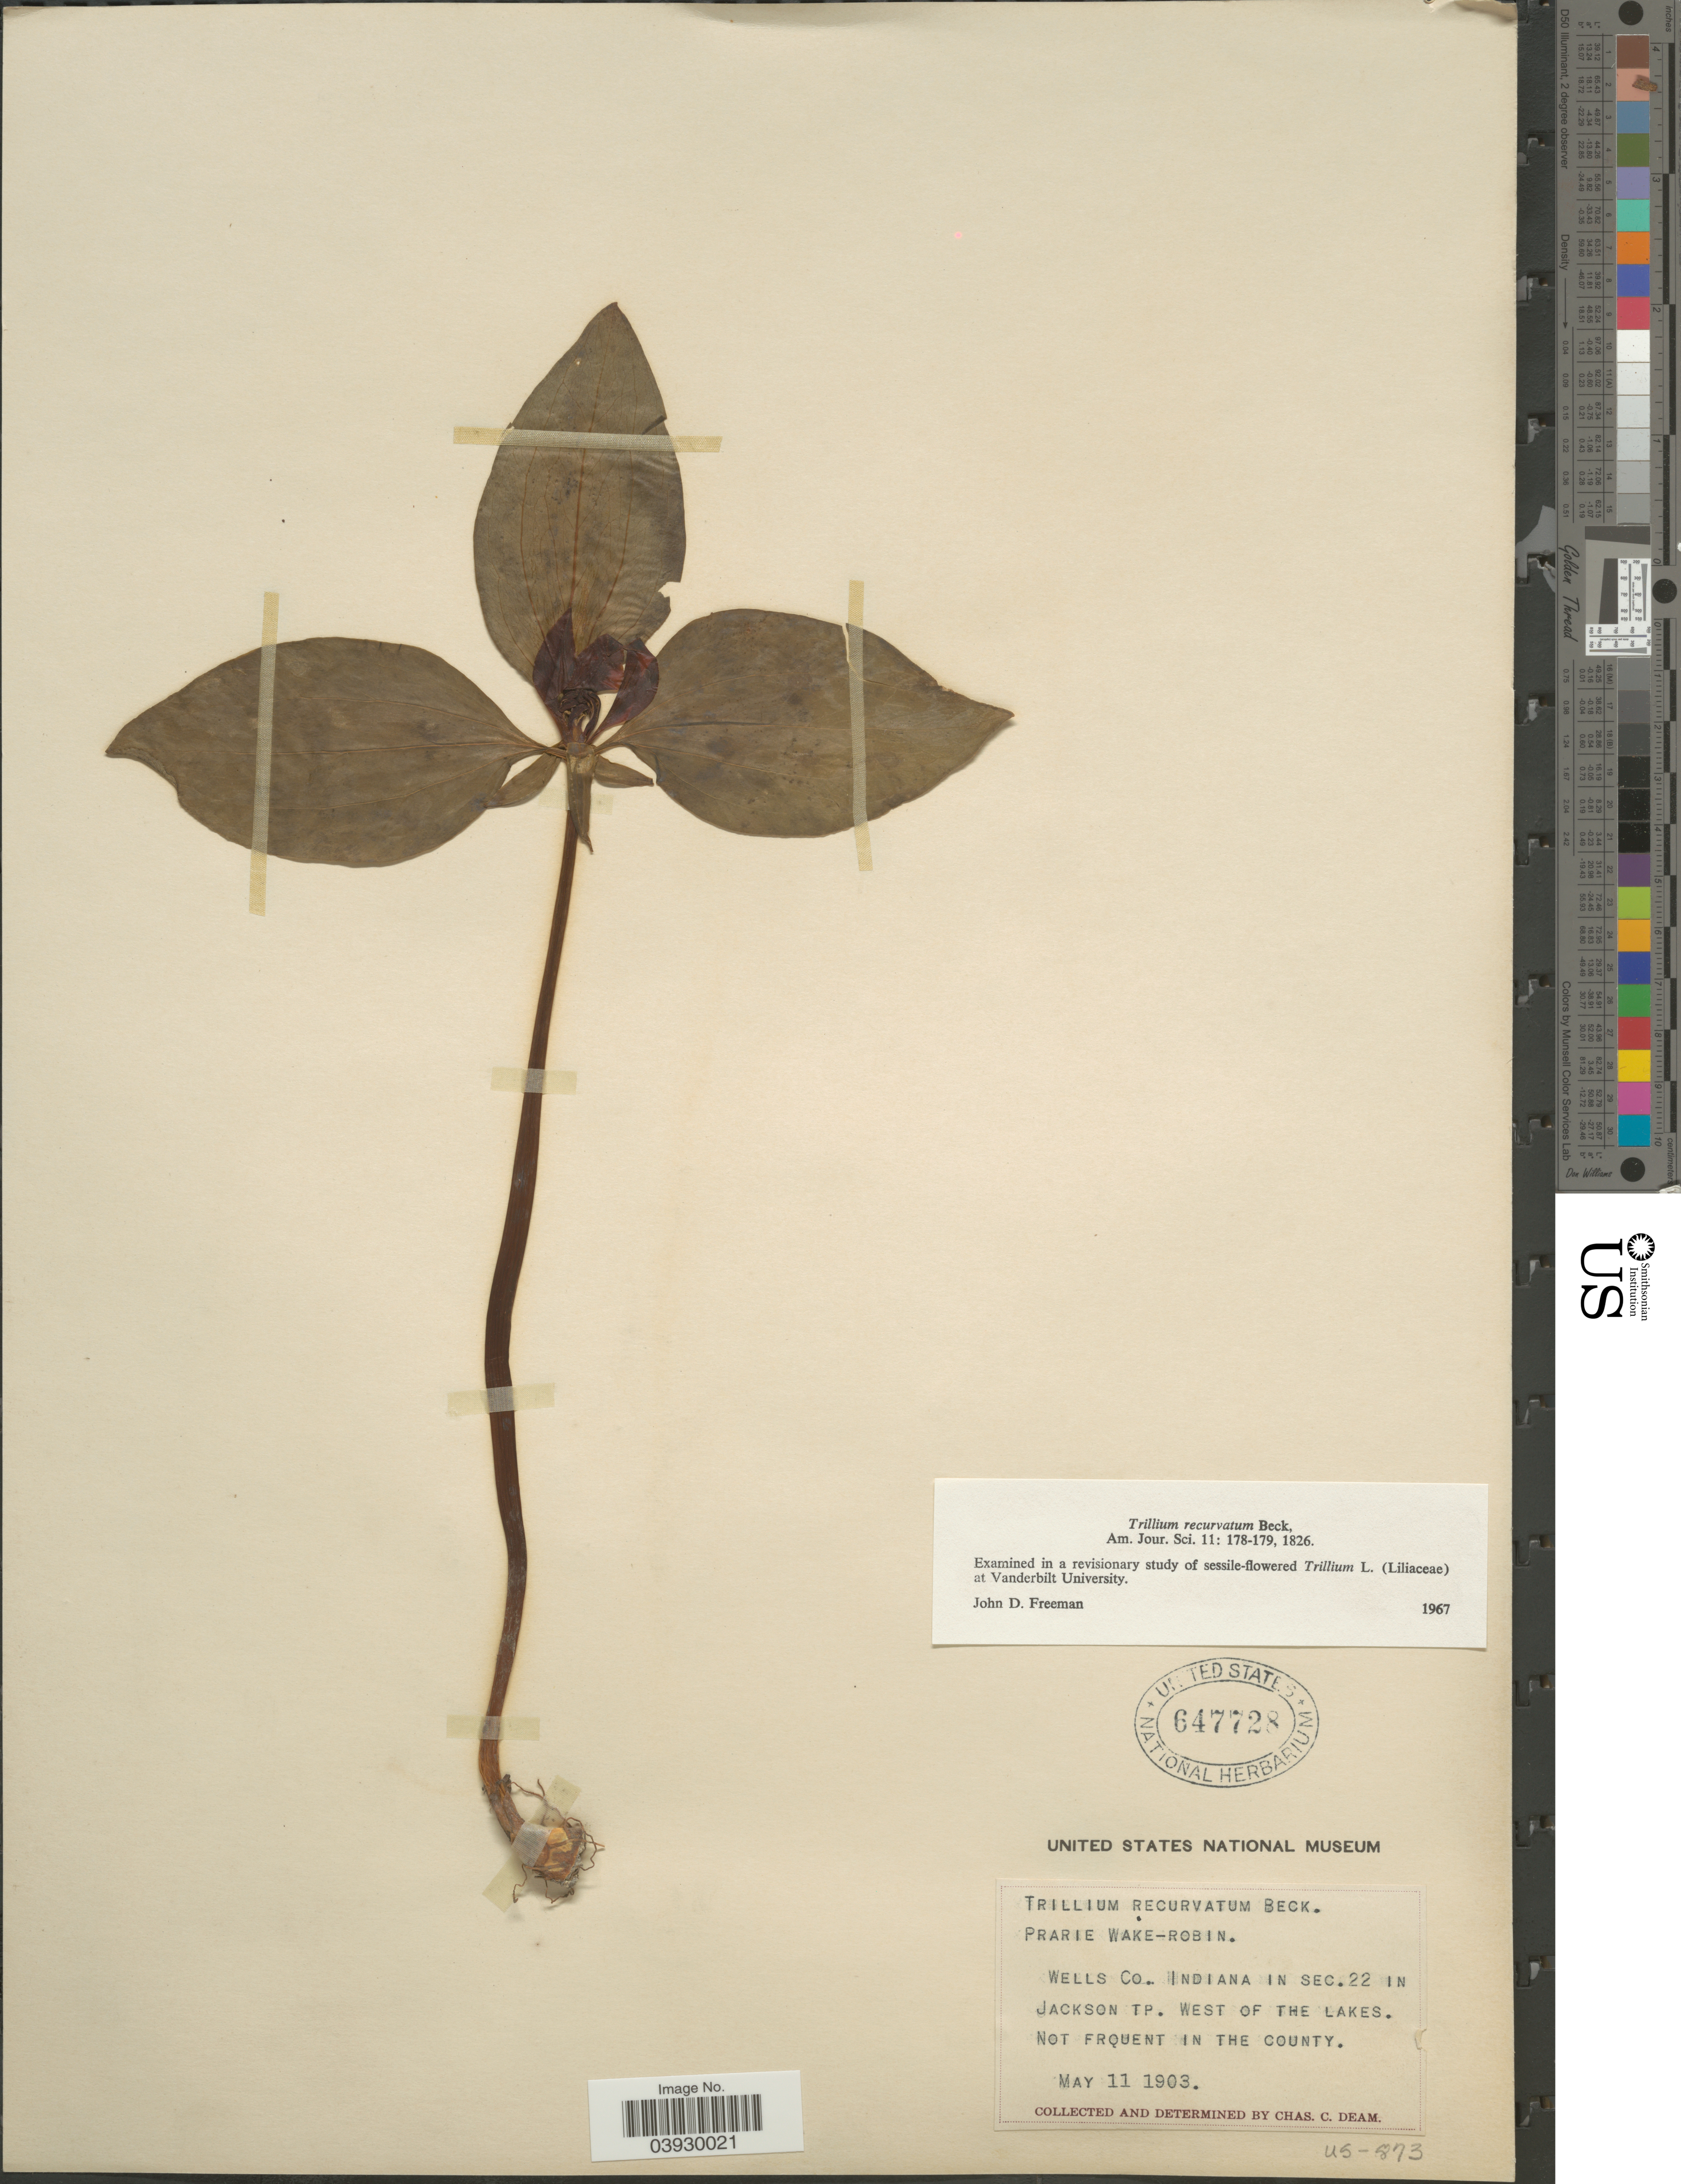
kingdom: Plantae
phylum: Tracheophyta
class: Liliopsida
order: Liliales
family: Melanthiaceae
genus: Trillium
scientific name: Trillium recurvatum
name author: L.C. Beck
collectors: C. C. Deam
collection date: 1903-05-11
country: United States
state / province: Indiana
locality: Wells Co. In sec.22 in Jackson Tp. West of the lakes.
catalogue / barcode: US 647728